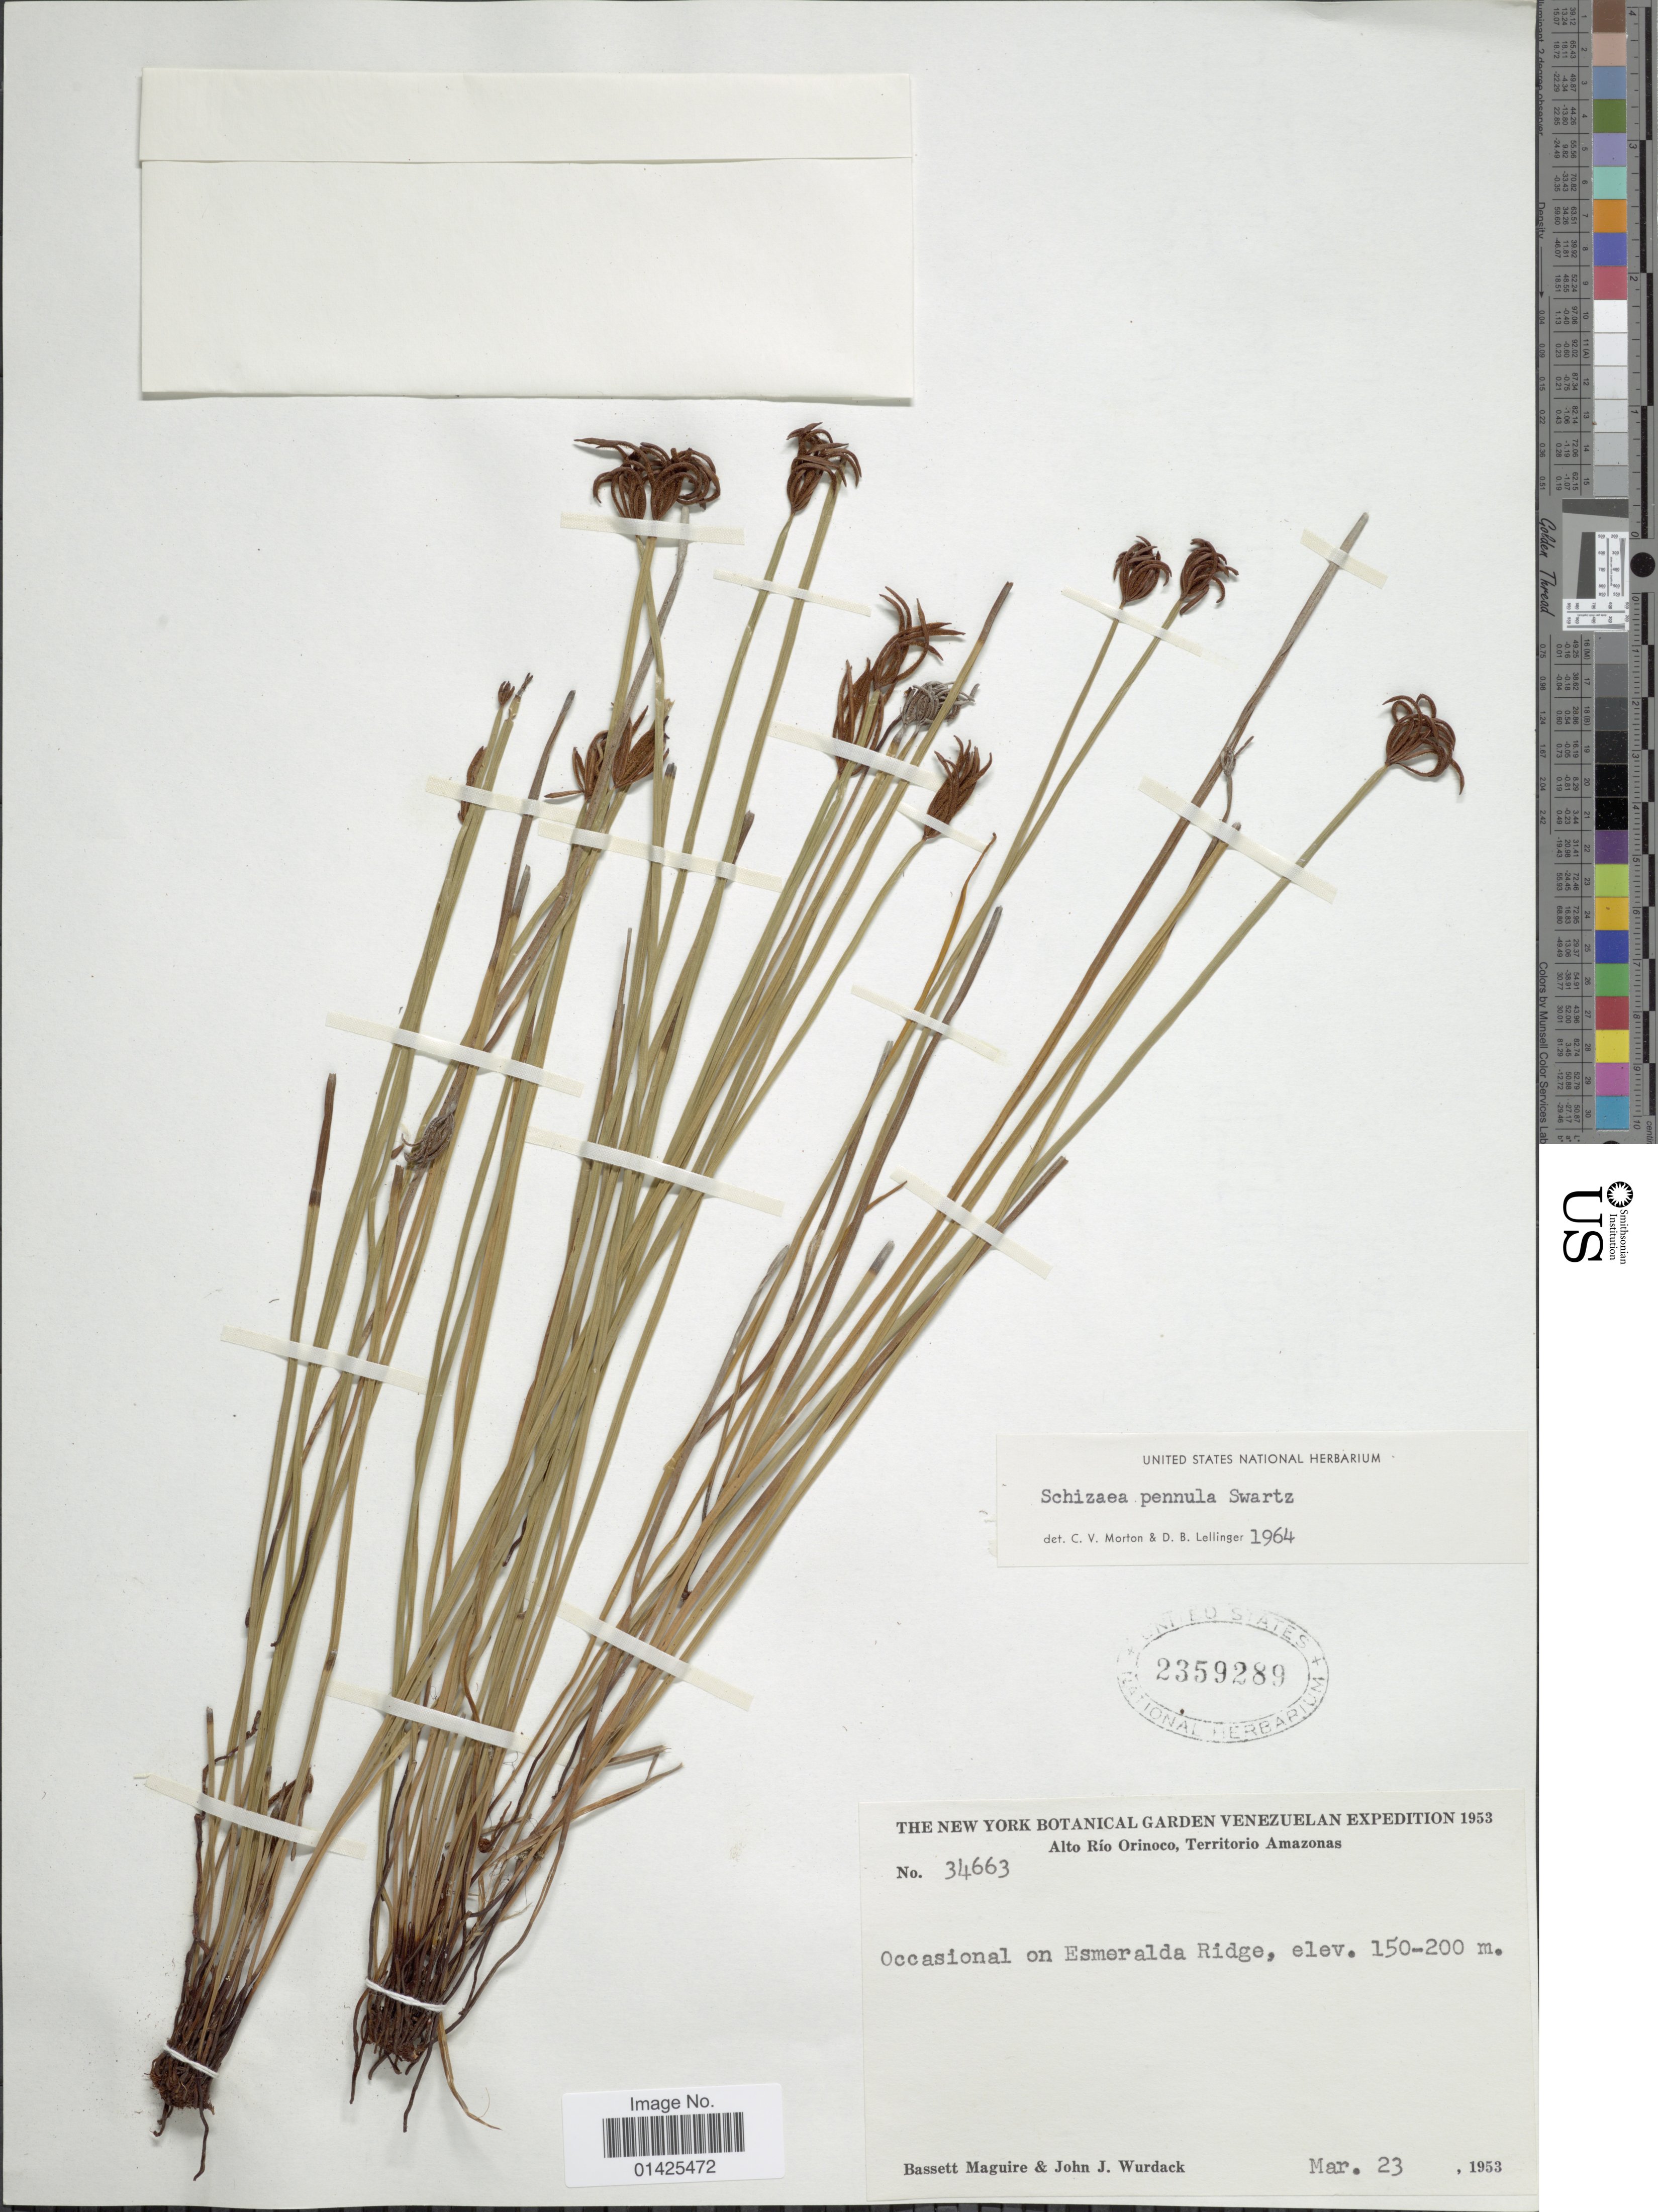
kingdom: Plantae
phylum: Tracheophyta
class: Polypodiopsida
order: Schizaeales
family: Schizaeaceae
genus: Actinostachys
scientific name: Actinostachys pennula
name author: (Sw.) Hook.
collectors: B. Maguire & J. J. Wurdack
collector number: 34663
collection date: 1953-03-23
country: Venezuela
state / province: Amazonas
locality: Alto Rio Orinoco, occasional on Esmeralda Rdige.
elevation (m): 150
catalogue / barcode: US 2359289